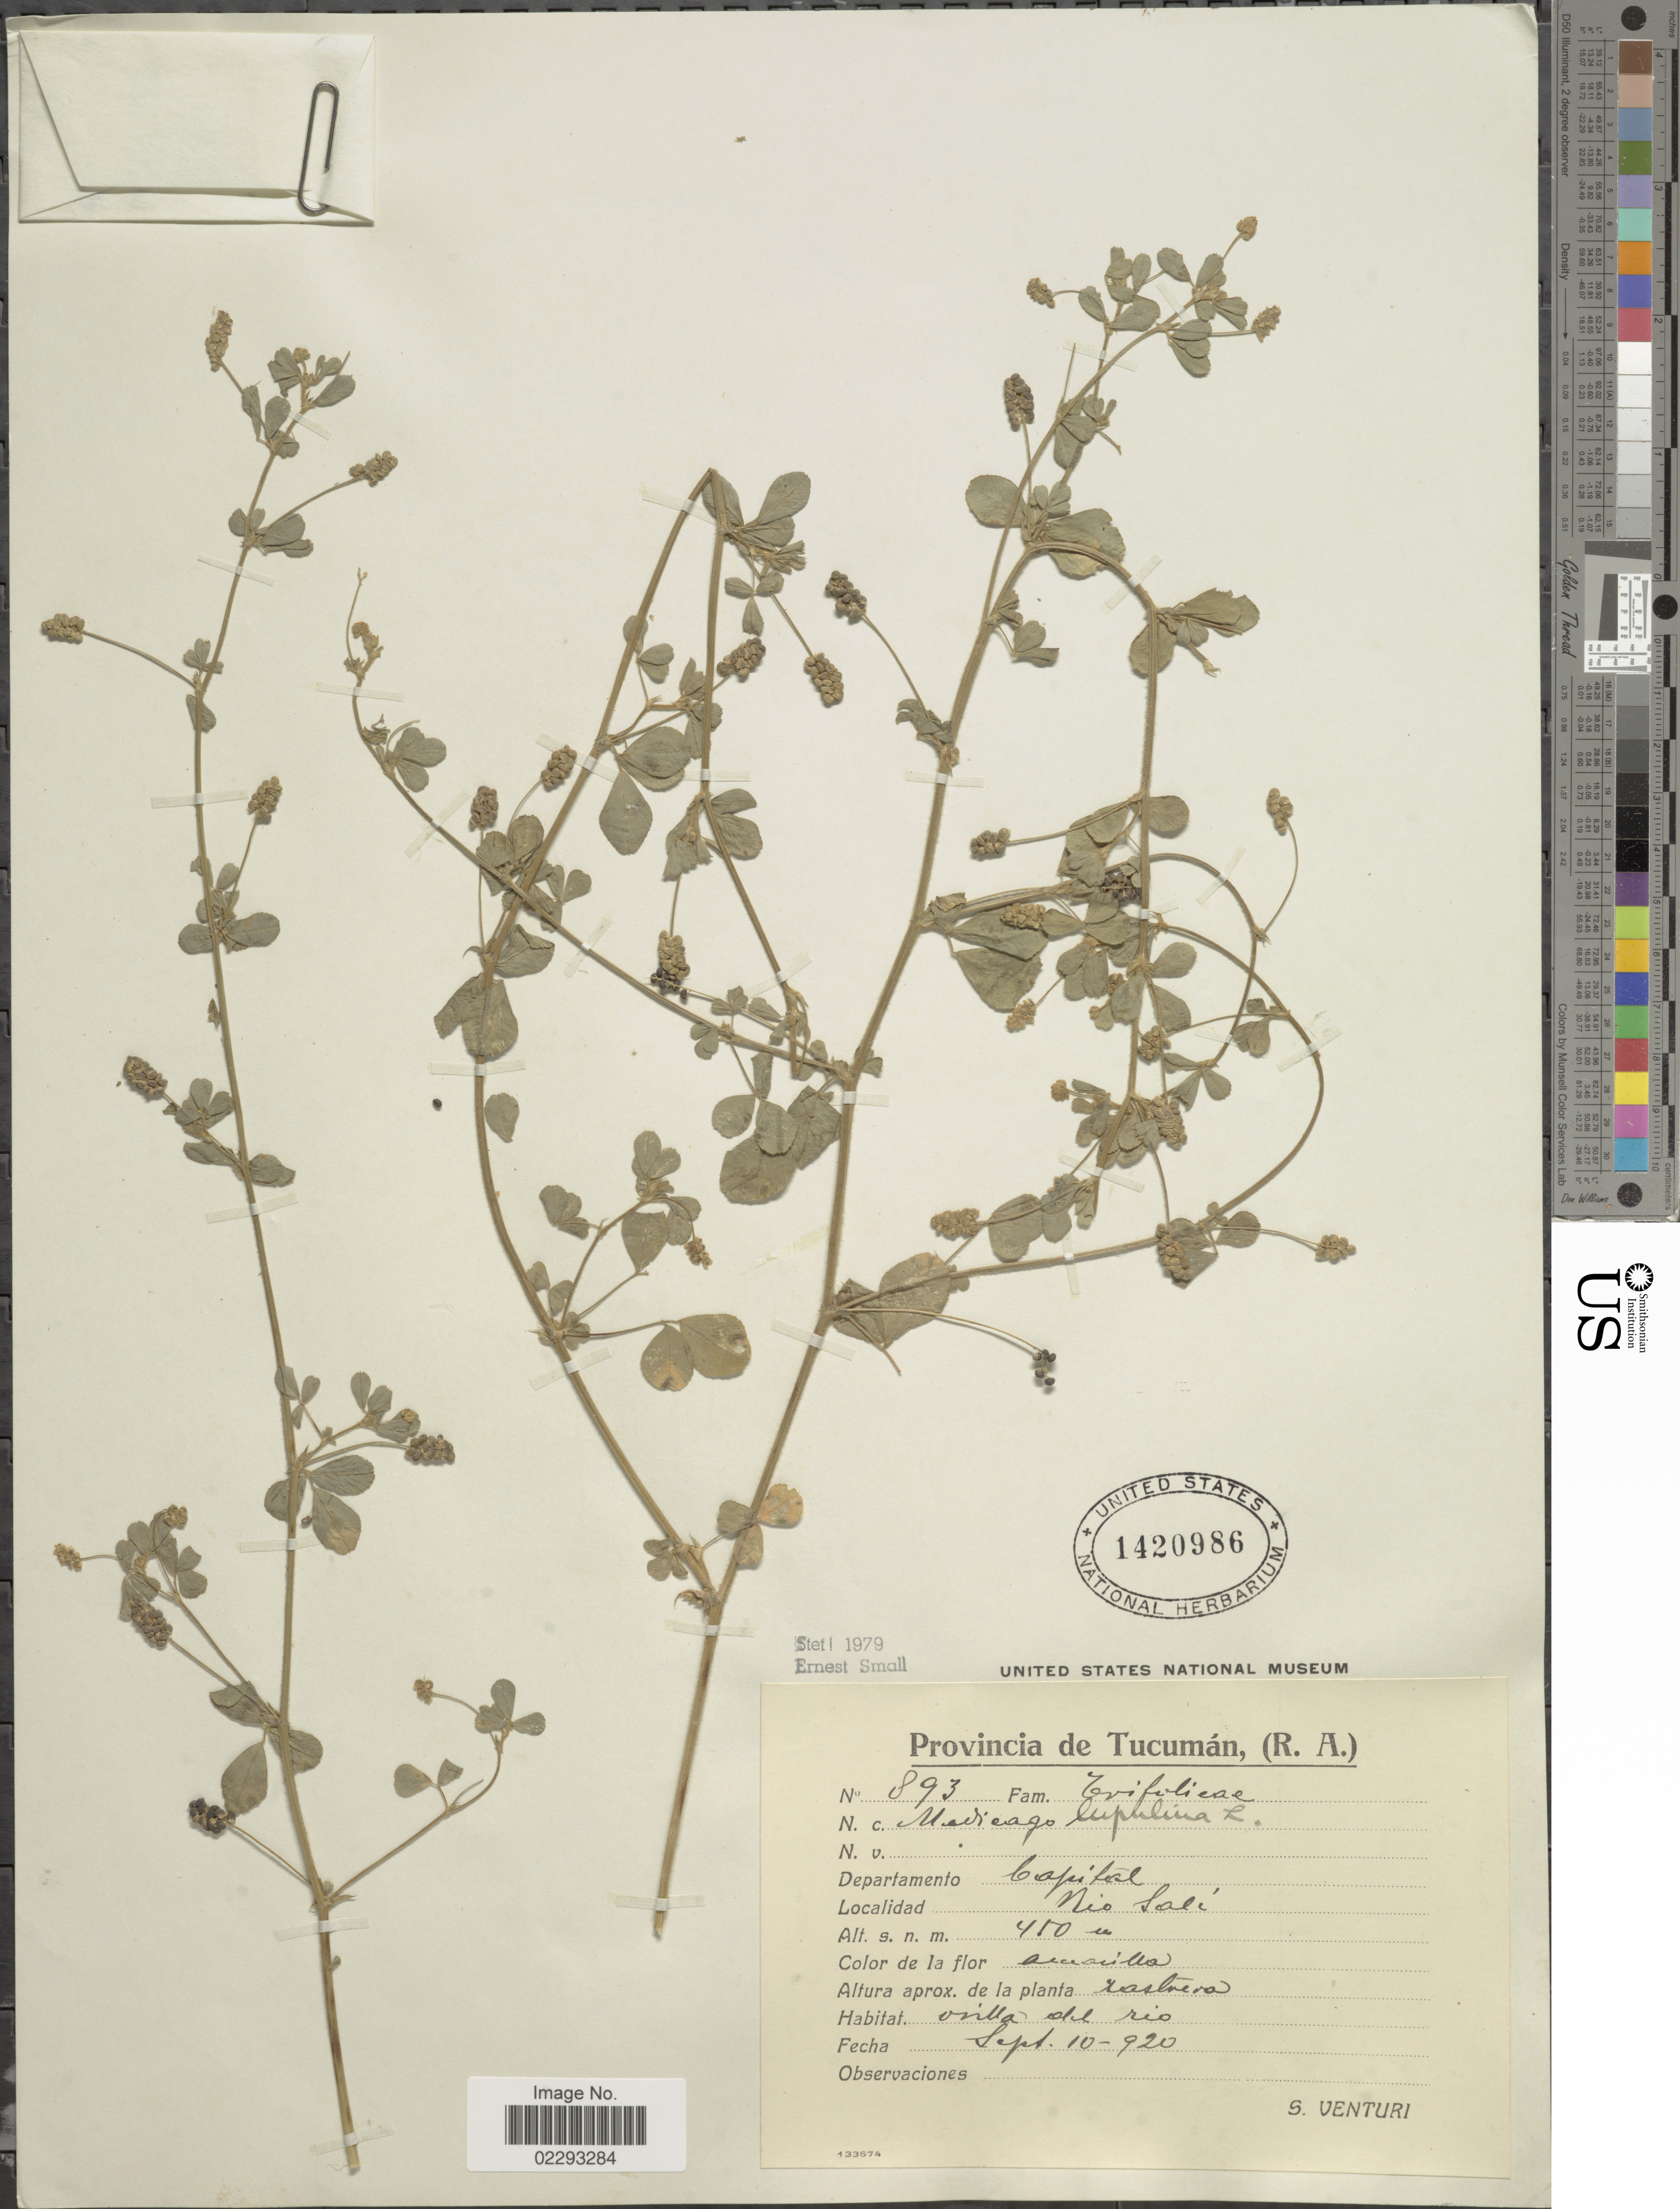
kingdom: Plantae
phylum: Tracheophyta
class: Magnoliopsida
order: Fabales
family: Fabaceae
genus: Medicago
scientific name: Medicago lupulina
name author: L.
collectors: S. Venturi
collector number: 893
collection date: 1920-09-10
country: Argentina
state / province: Tucuman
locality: Provincia de Tucumán, (R.A.), Departamento Capital. Rio Sali.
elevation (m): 450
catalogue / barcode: US 1420986